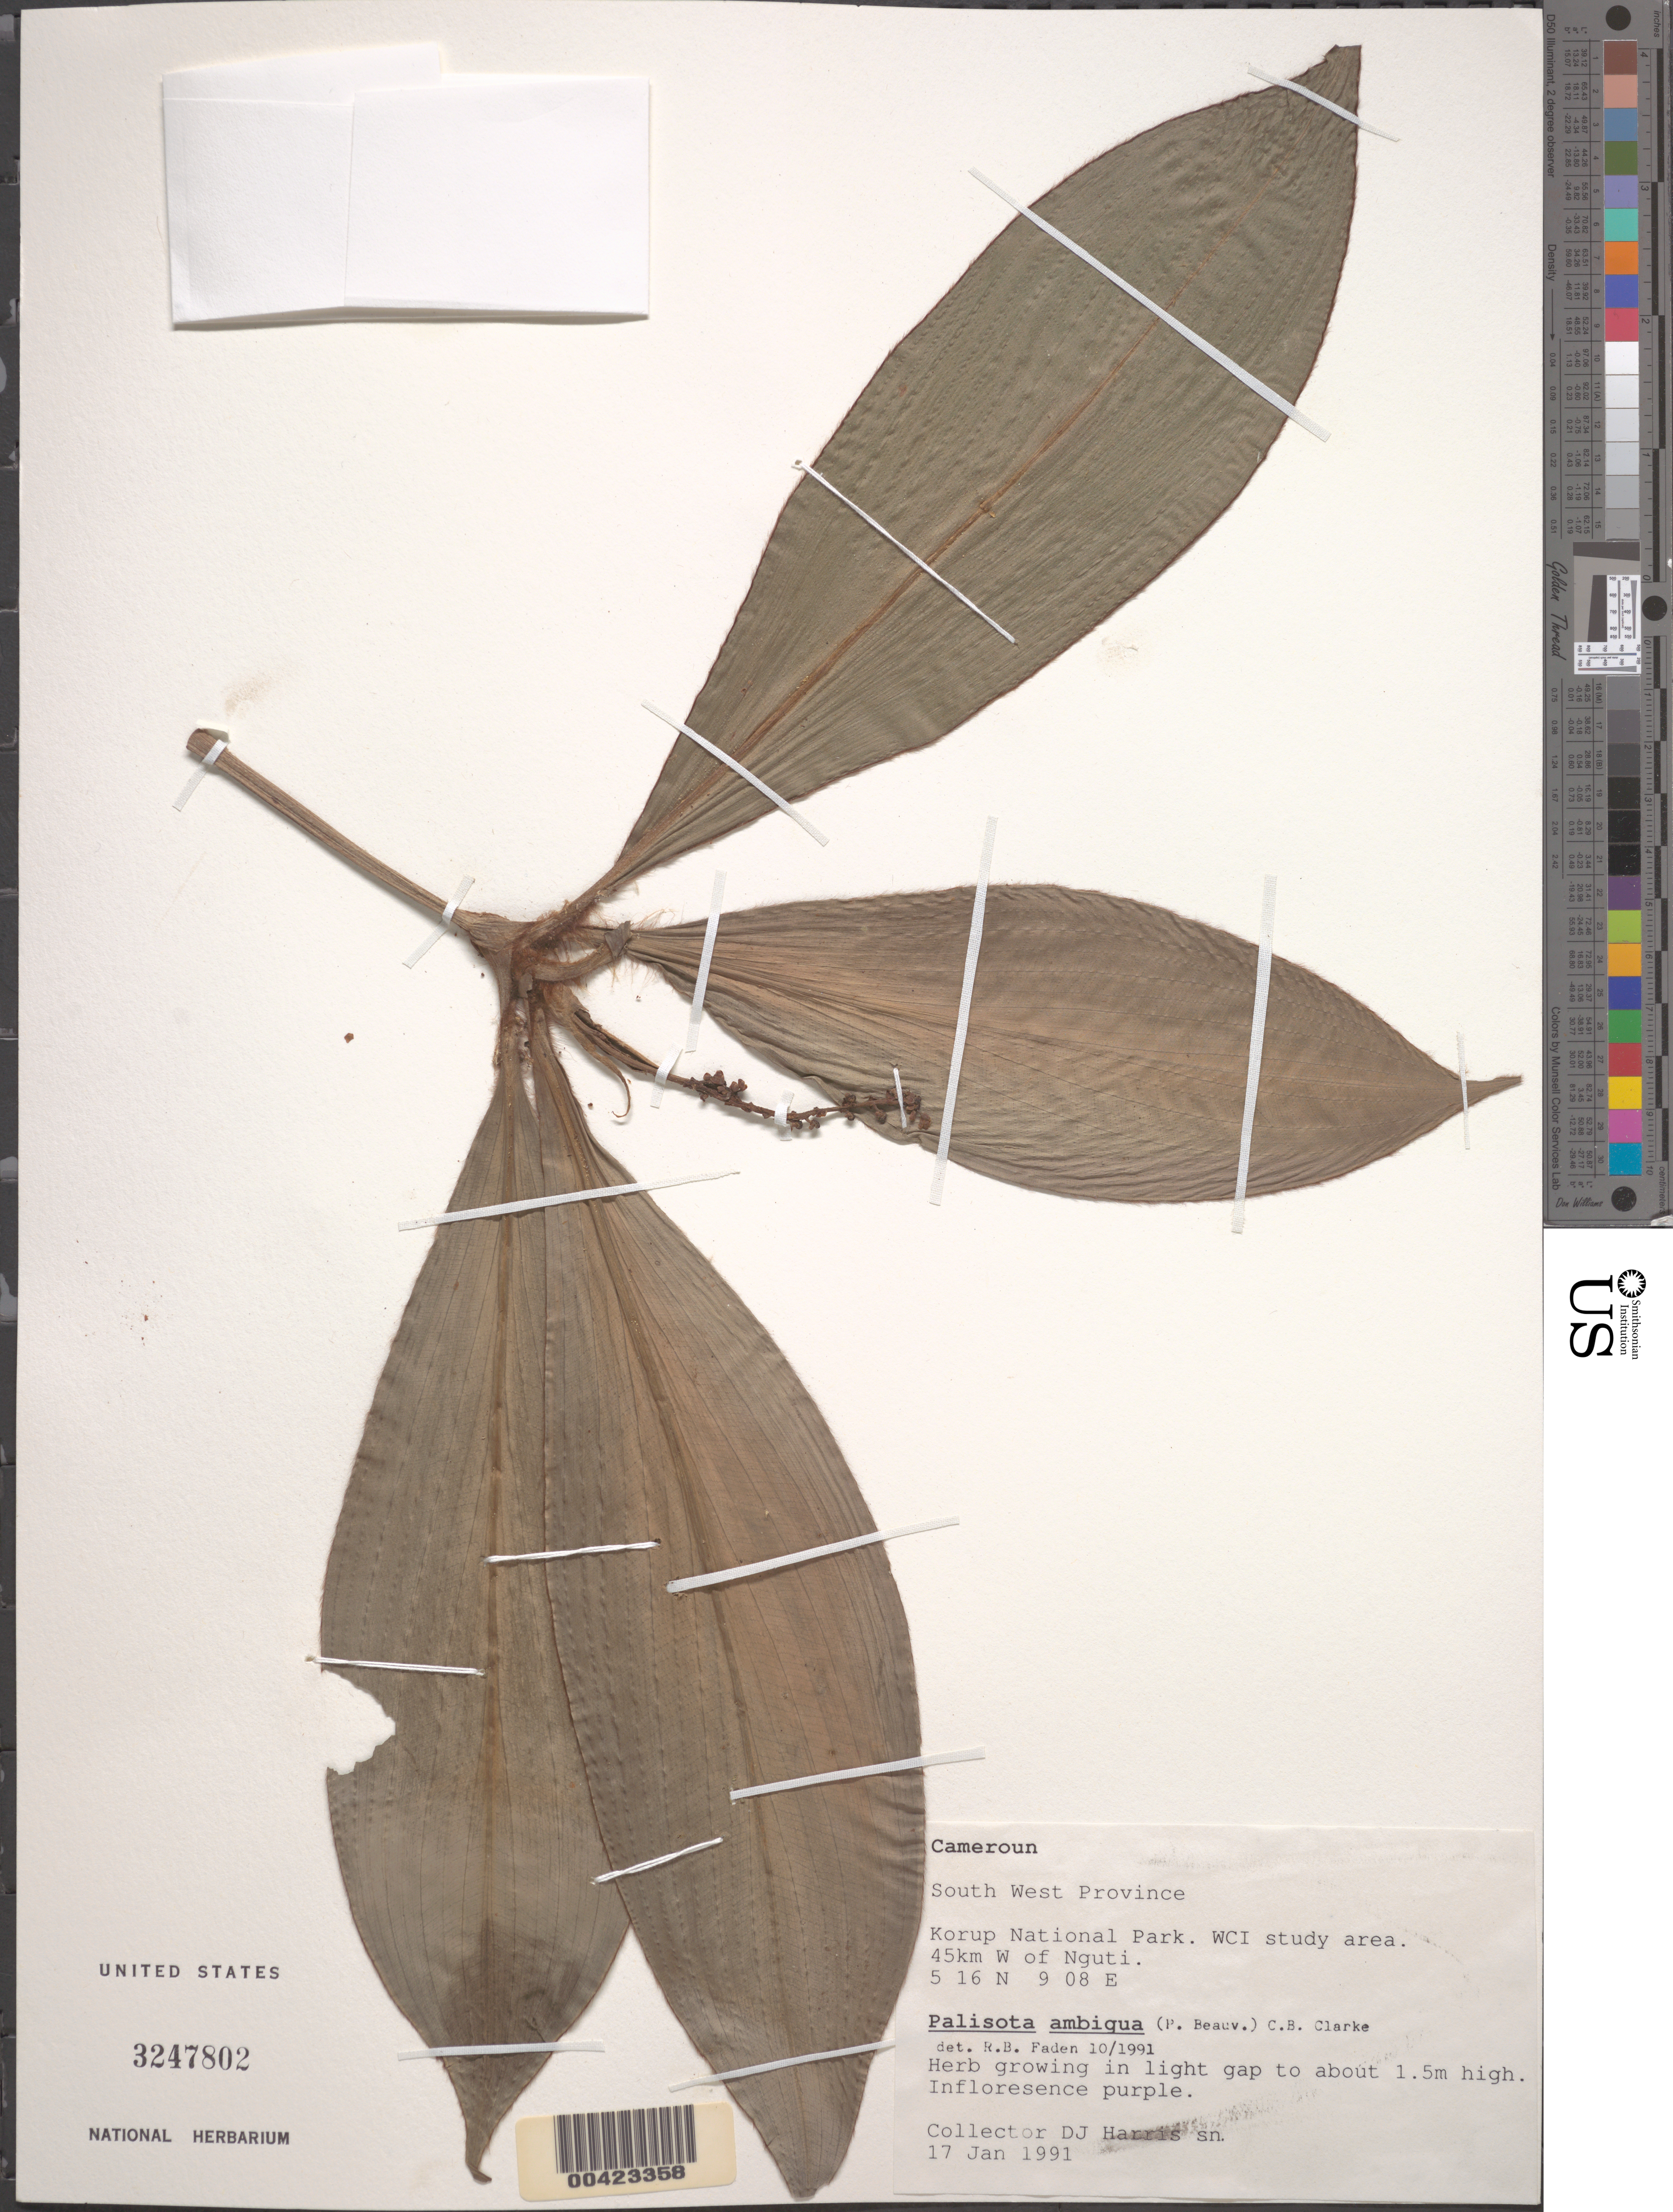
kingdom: Plantae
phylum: Tracheophyta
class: Liliopsida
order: Commelinales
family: Commelinaceae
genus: Palisota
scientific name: Palisota ambigua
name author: (P. Beauv.) C.B. Clarke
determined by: Faden, Robert B., (US), Smithsonian Institution - National Museum of Natural History (UNITED STATES)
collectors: D. J. Harris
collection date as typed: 17 Jan 1991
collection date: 1991-01-17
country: Cameroon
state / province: Sud-Ouest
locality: Korup national park, wci study area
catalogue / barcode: US 3247802